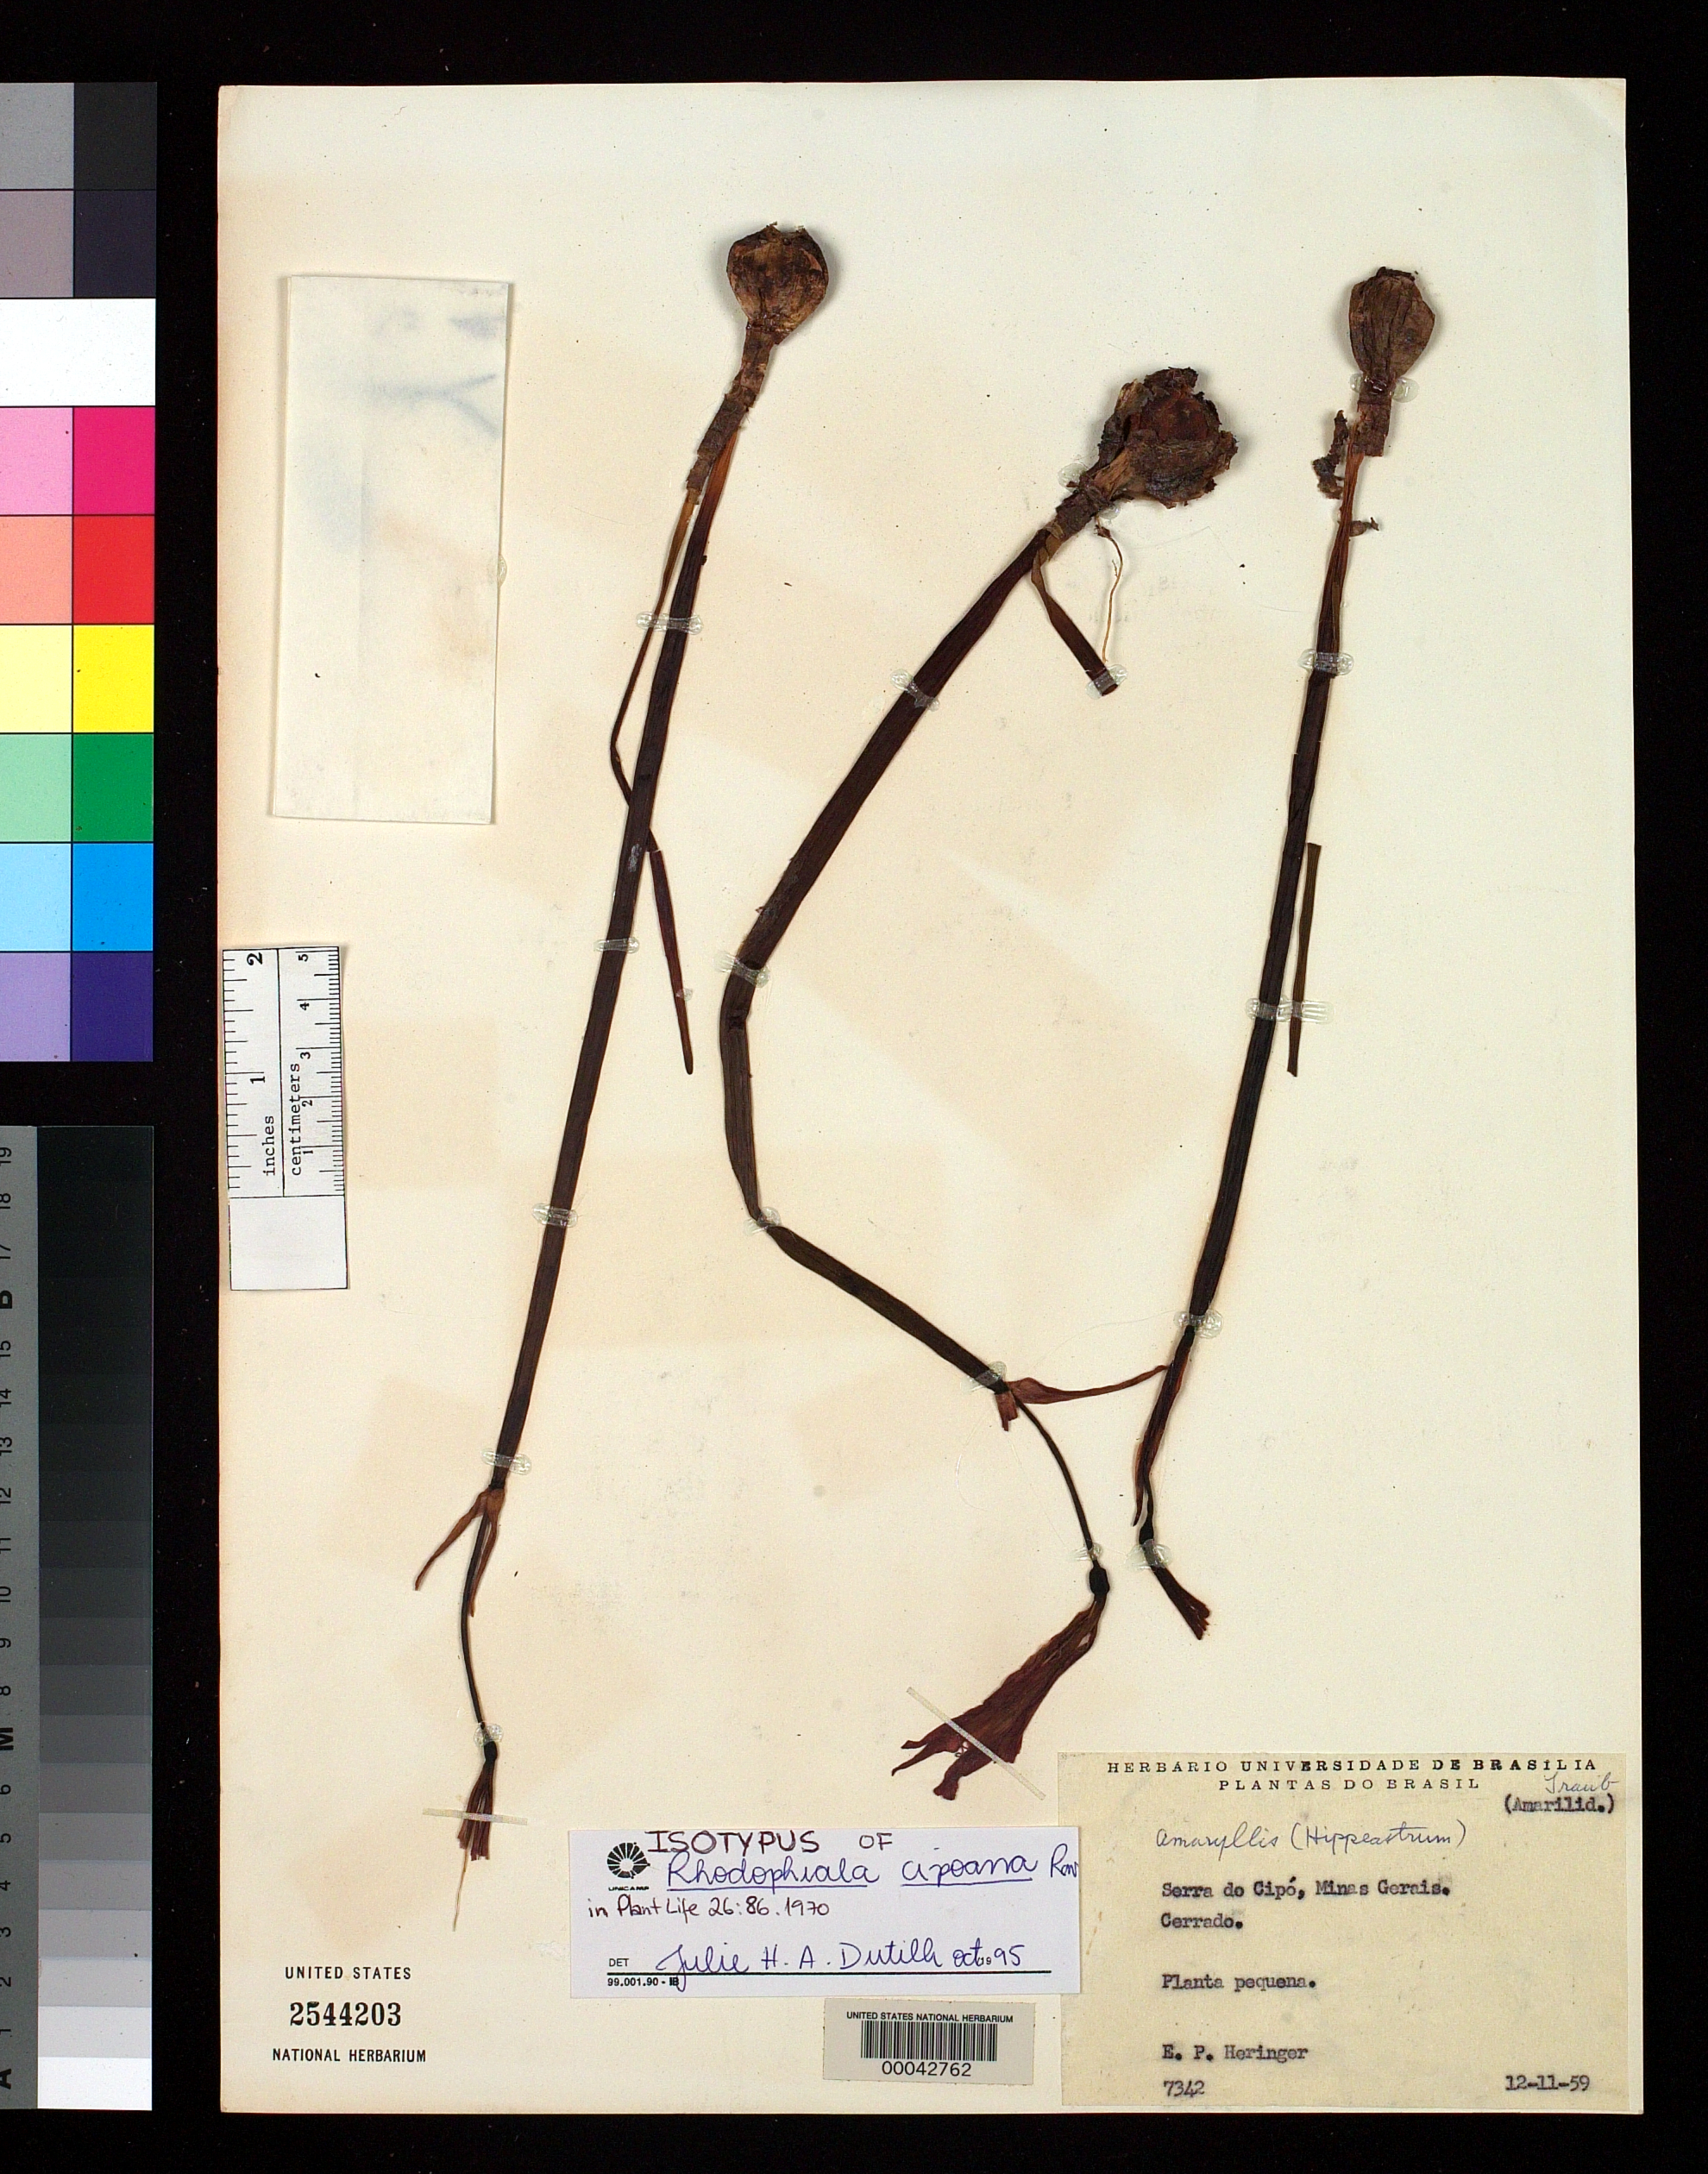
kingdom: Plantae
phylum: Tracheophyta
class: Liliopsida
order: Asparagales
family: Amaryllidaceae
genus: Rhodophiala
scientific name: Rhodophiala cipoana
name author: Ravenna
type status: Isotype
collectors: E. P. Heringer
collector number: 7342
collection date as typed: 10 Nov 1959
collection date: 1959-11-10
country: Brazil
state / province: Minas Gerais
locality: Serra do Cipo.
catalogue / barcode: US 2544203